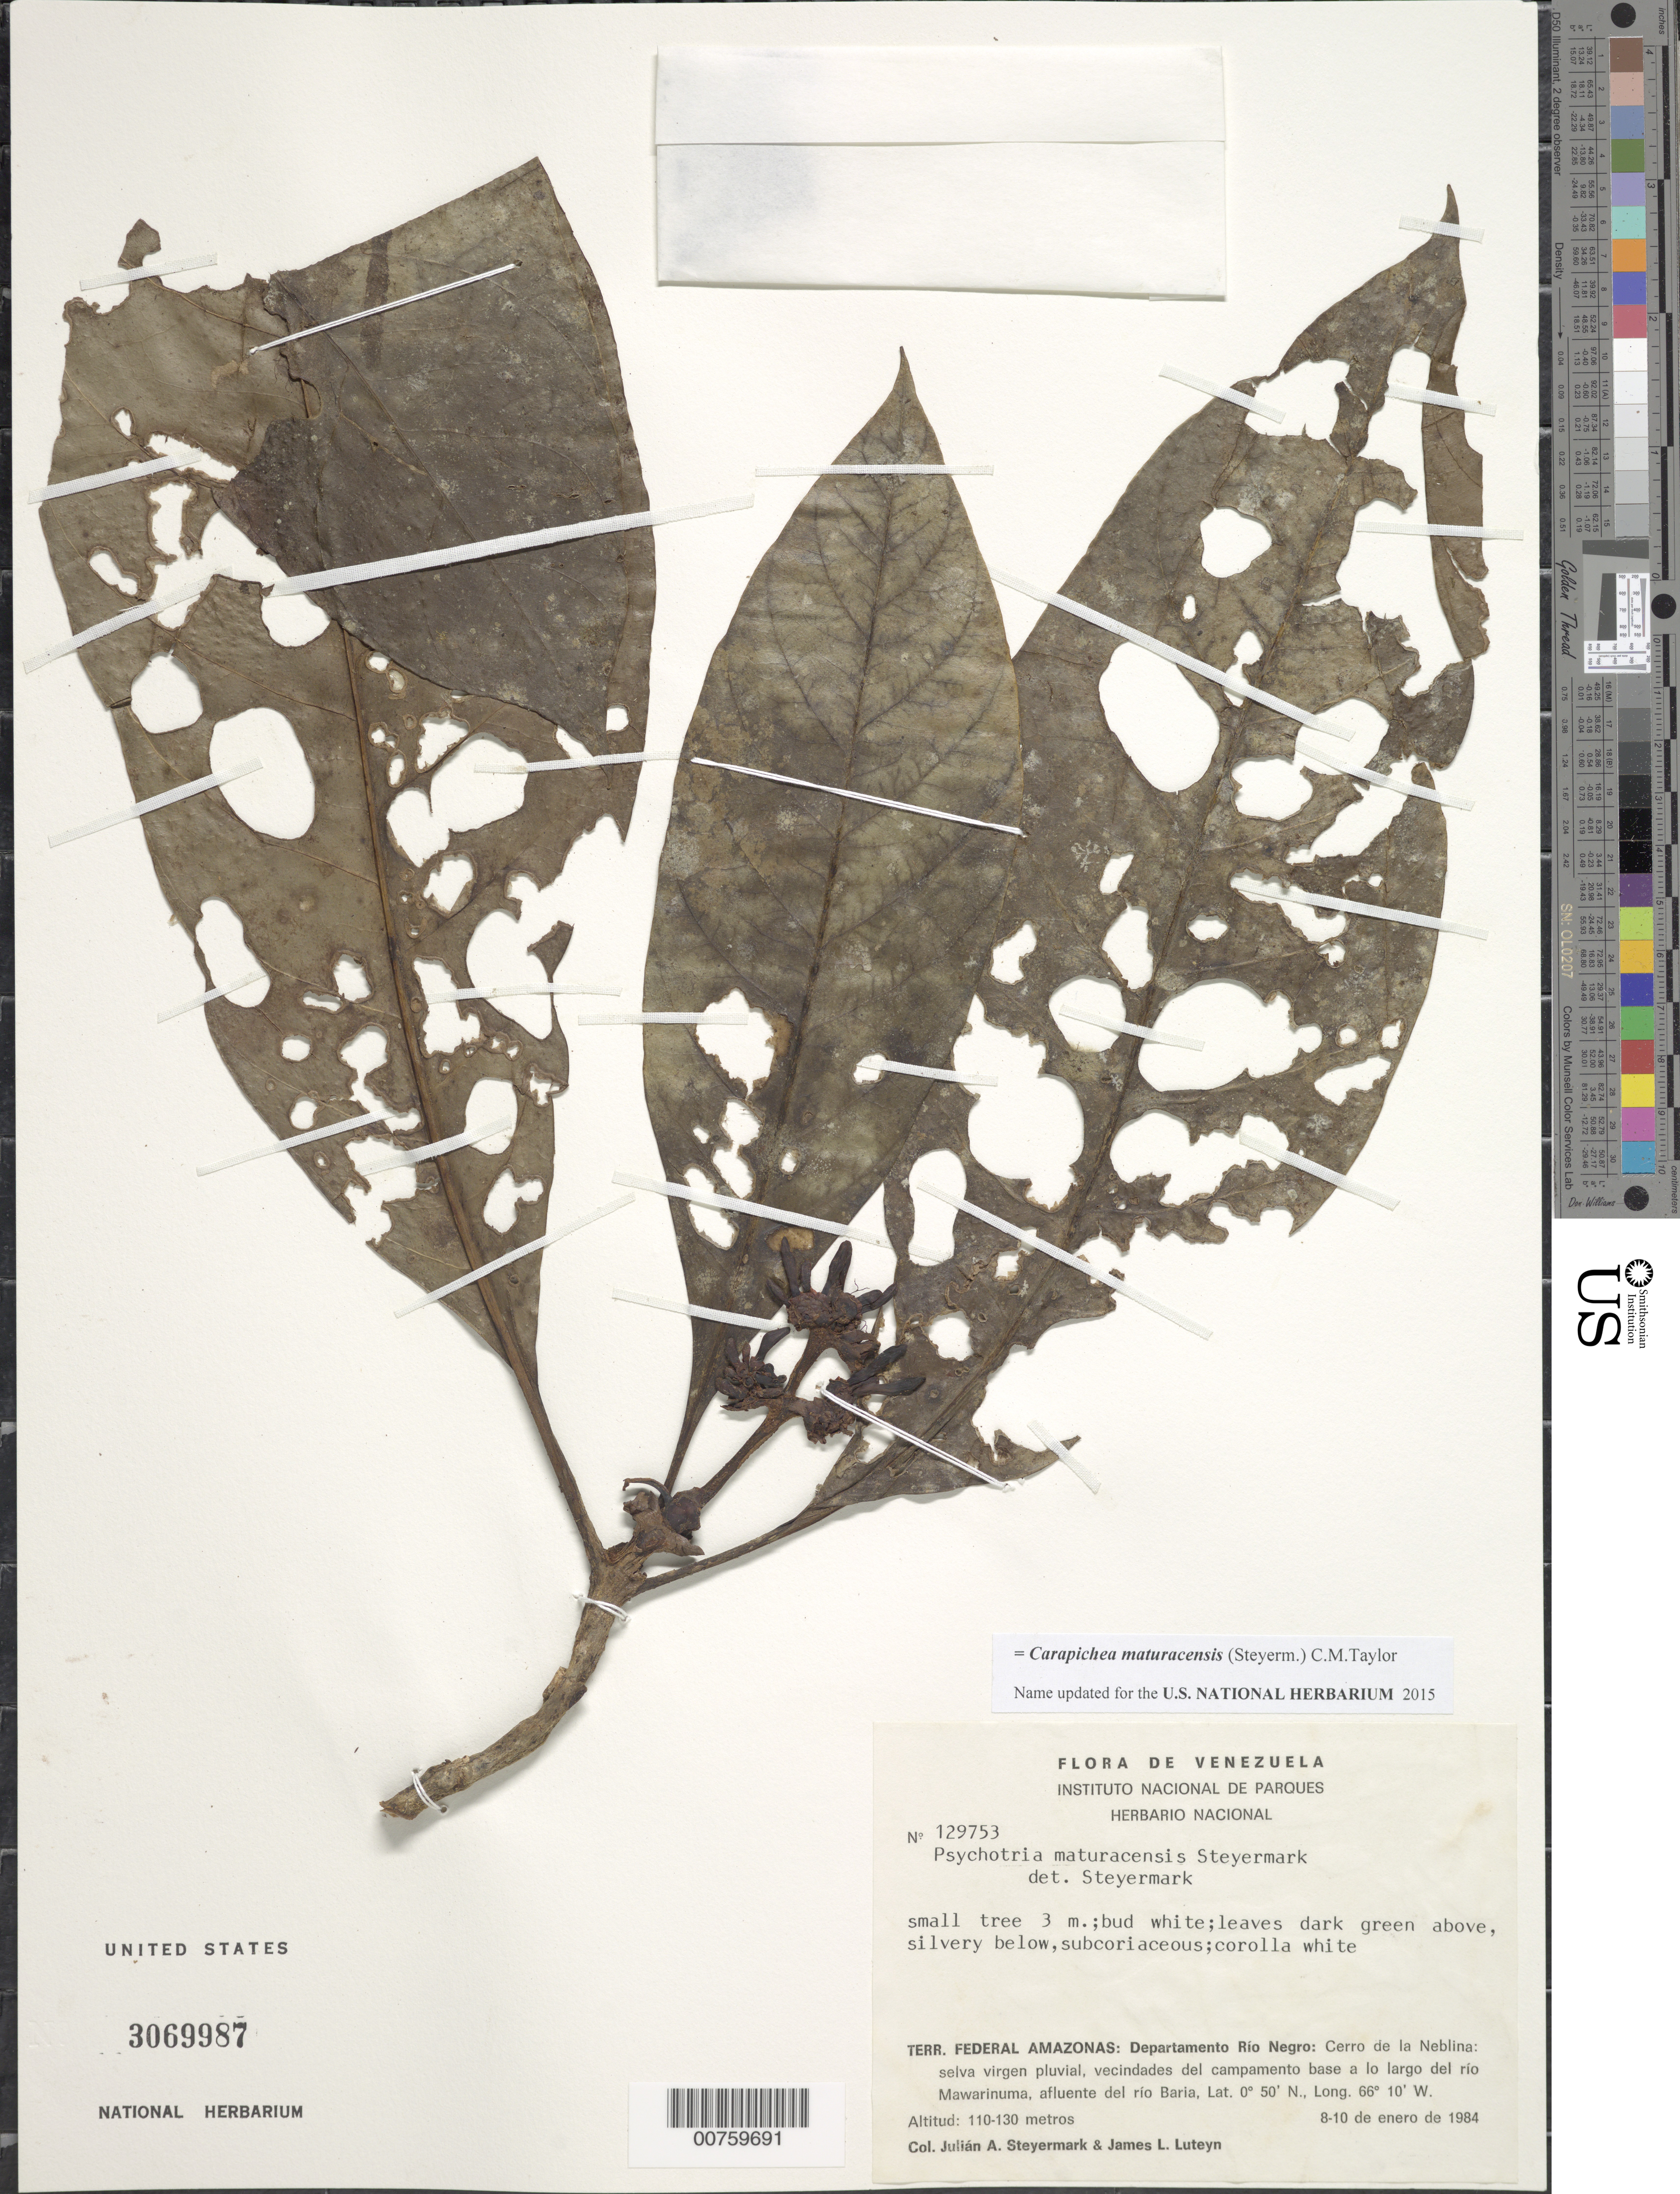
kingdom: Plantae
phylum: Tracheophyta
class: Magnoliopsida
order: Gentianales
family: Rubiaceae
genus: Psychotria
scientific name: Psychotria maturacensis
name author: Steyerm.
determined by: Steyermark, Julian A., (VEN)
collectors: J. Steyermark & J. L. Luteyn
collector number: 129753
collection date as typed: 8-Jan-84 to 10-Jan-84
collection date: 1984-01-08/1984-01-10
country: Venezuela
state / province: Amazonas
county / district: Río Negro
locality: Cerro de la Neblina, vecindads del campamento base a lo largo del Río Mawarinuma, afluente del río Barío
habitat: Selva virgen pluvial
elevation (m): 110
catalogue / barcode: US 3069987